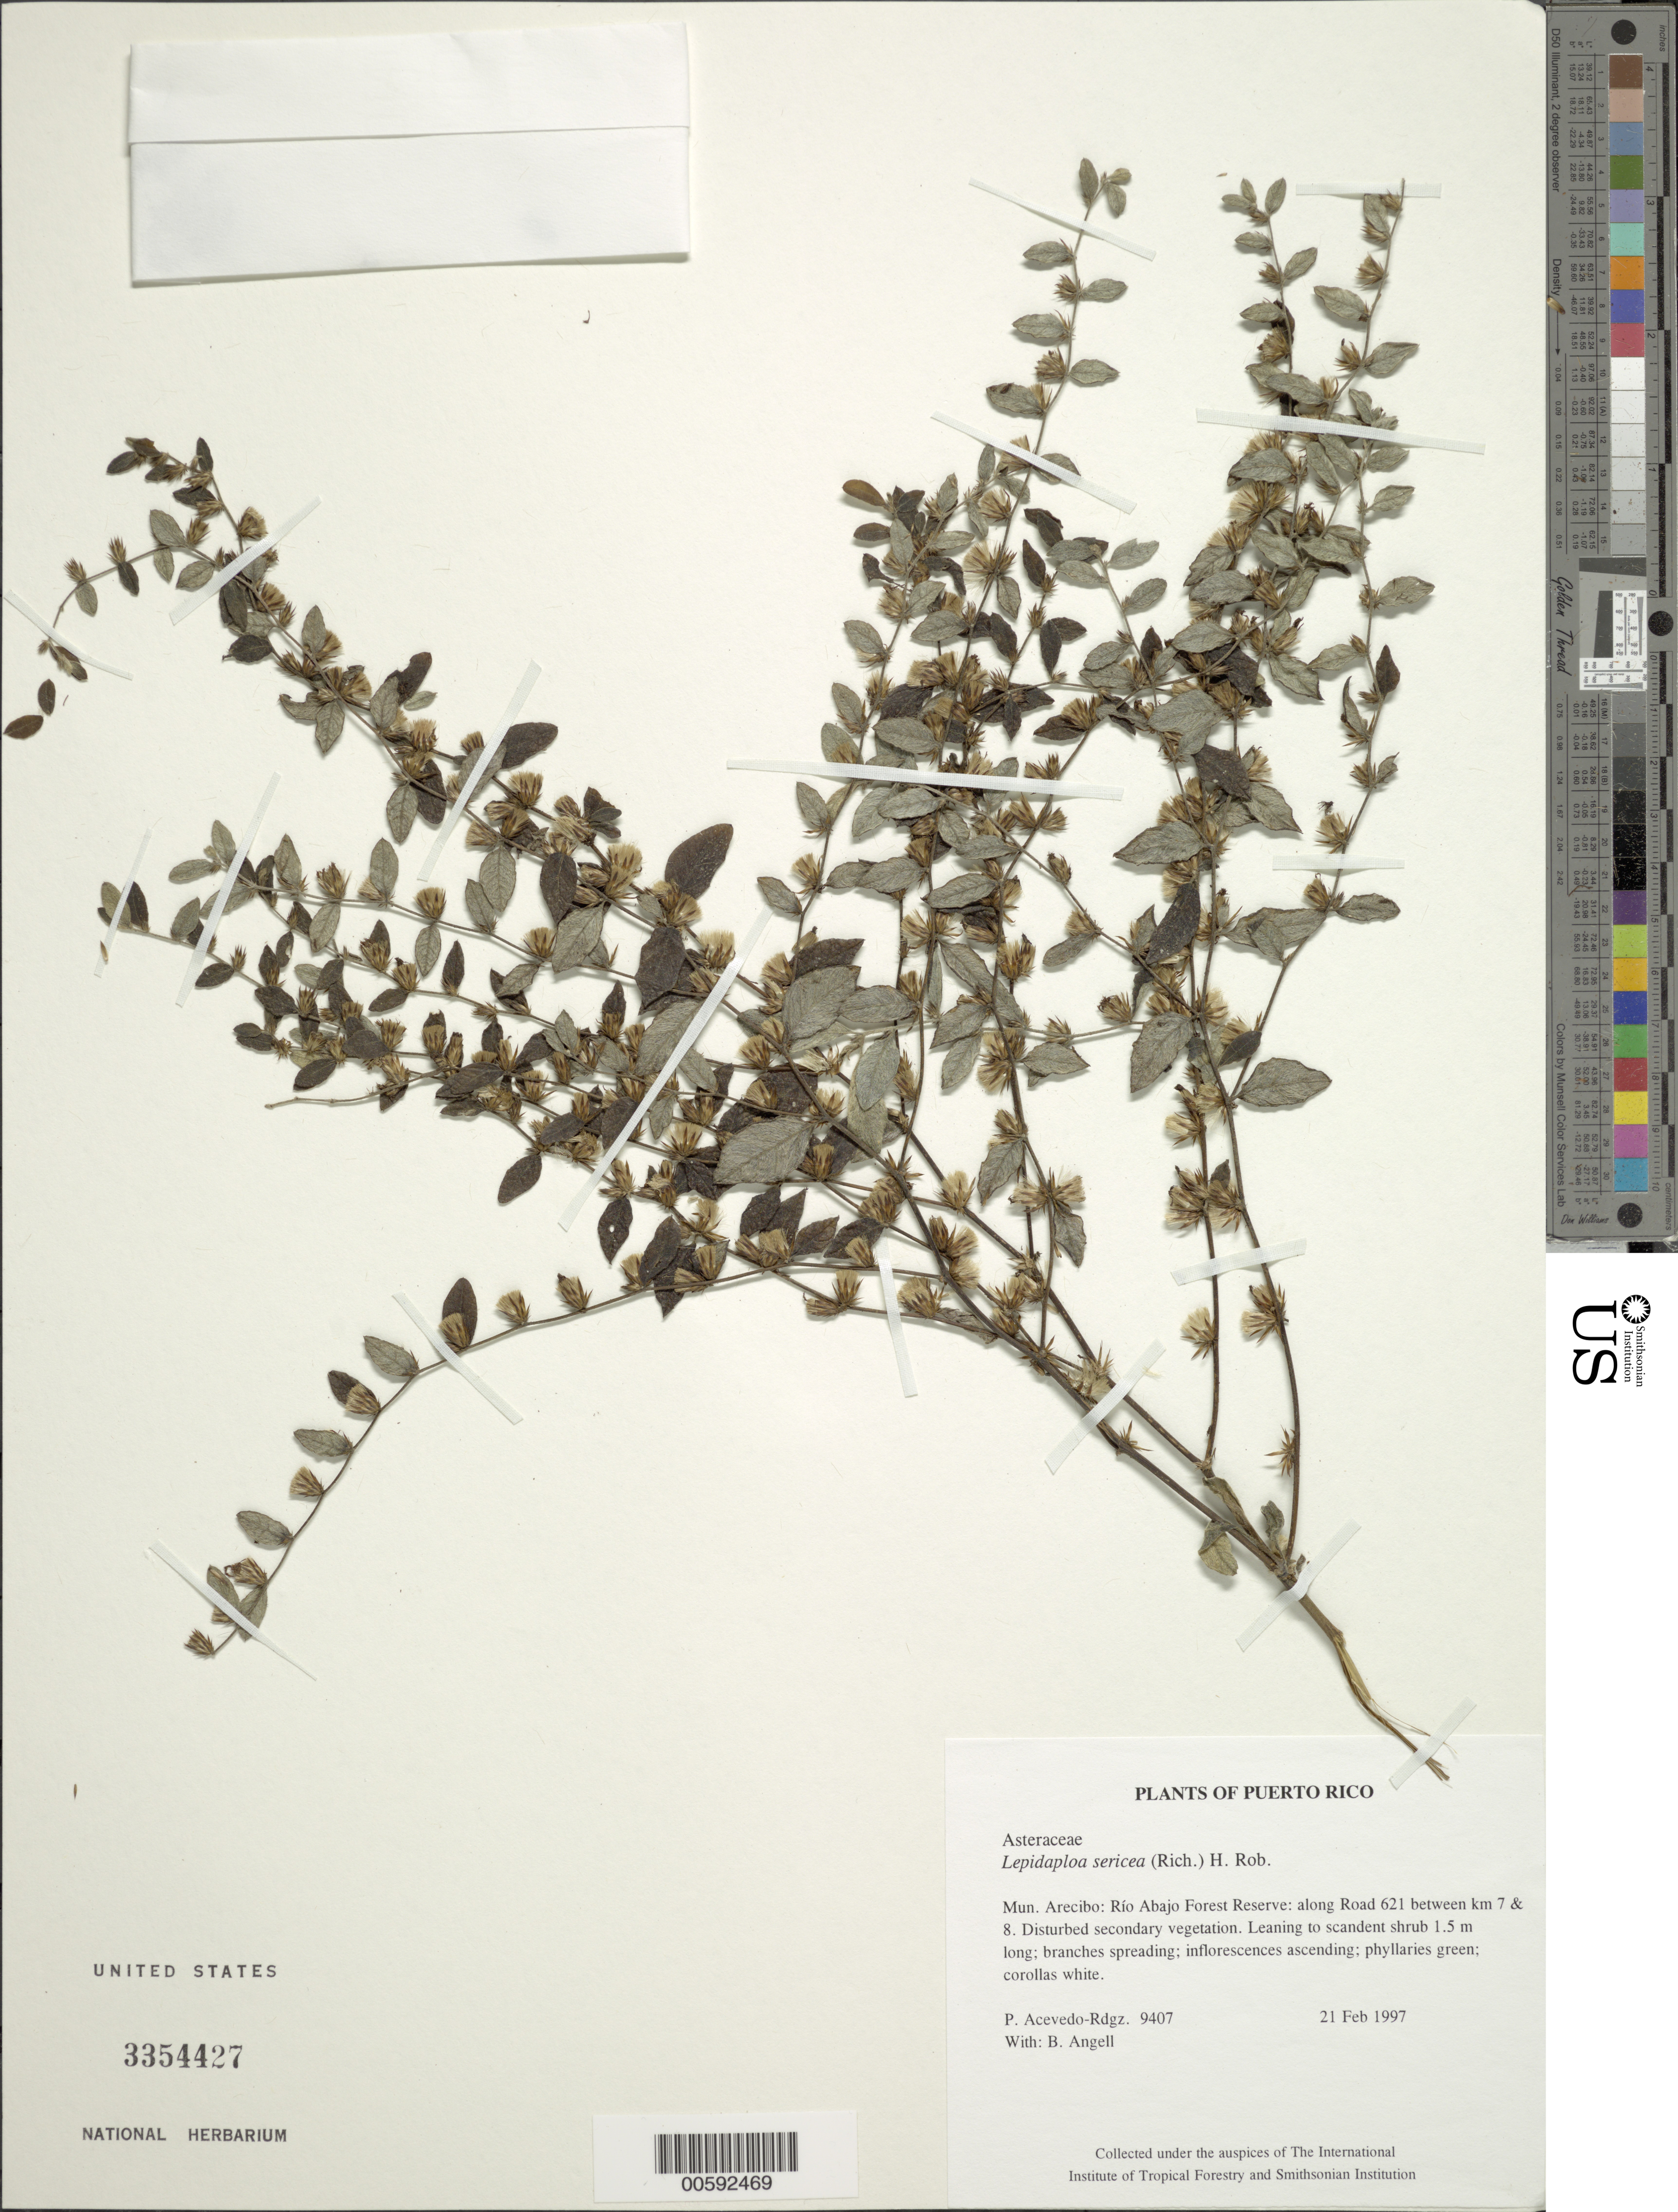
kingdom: Plantae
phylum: Tracheophyta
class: Magnoliopsida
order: Asterales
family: Asteraceae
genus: Lepidaploa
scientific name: Lepidaploa sericea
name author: (Rich.) H. Rob.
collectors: P. Acevedo-Rodr. & Bobbi Angell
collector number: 9407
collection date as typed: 21 Feb 1997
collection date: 1997-02-21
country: Puerto Rico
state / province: Arecibo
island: Puerto Rico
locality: Arecibo; Río Abajo Forest Reserve: along Road 621 between km 7 & 8.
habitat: Disturbed secondary vegetation.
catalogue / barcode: US 3354427